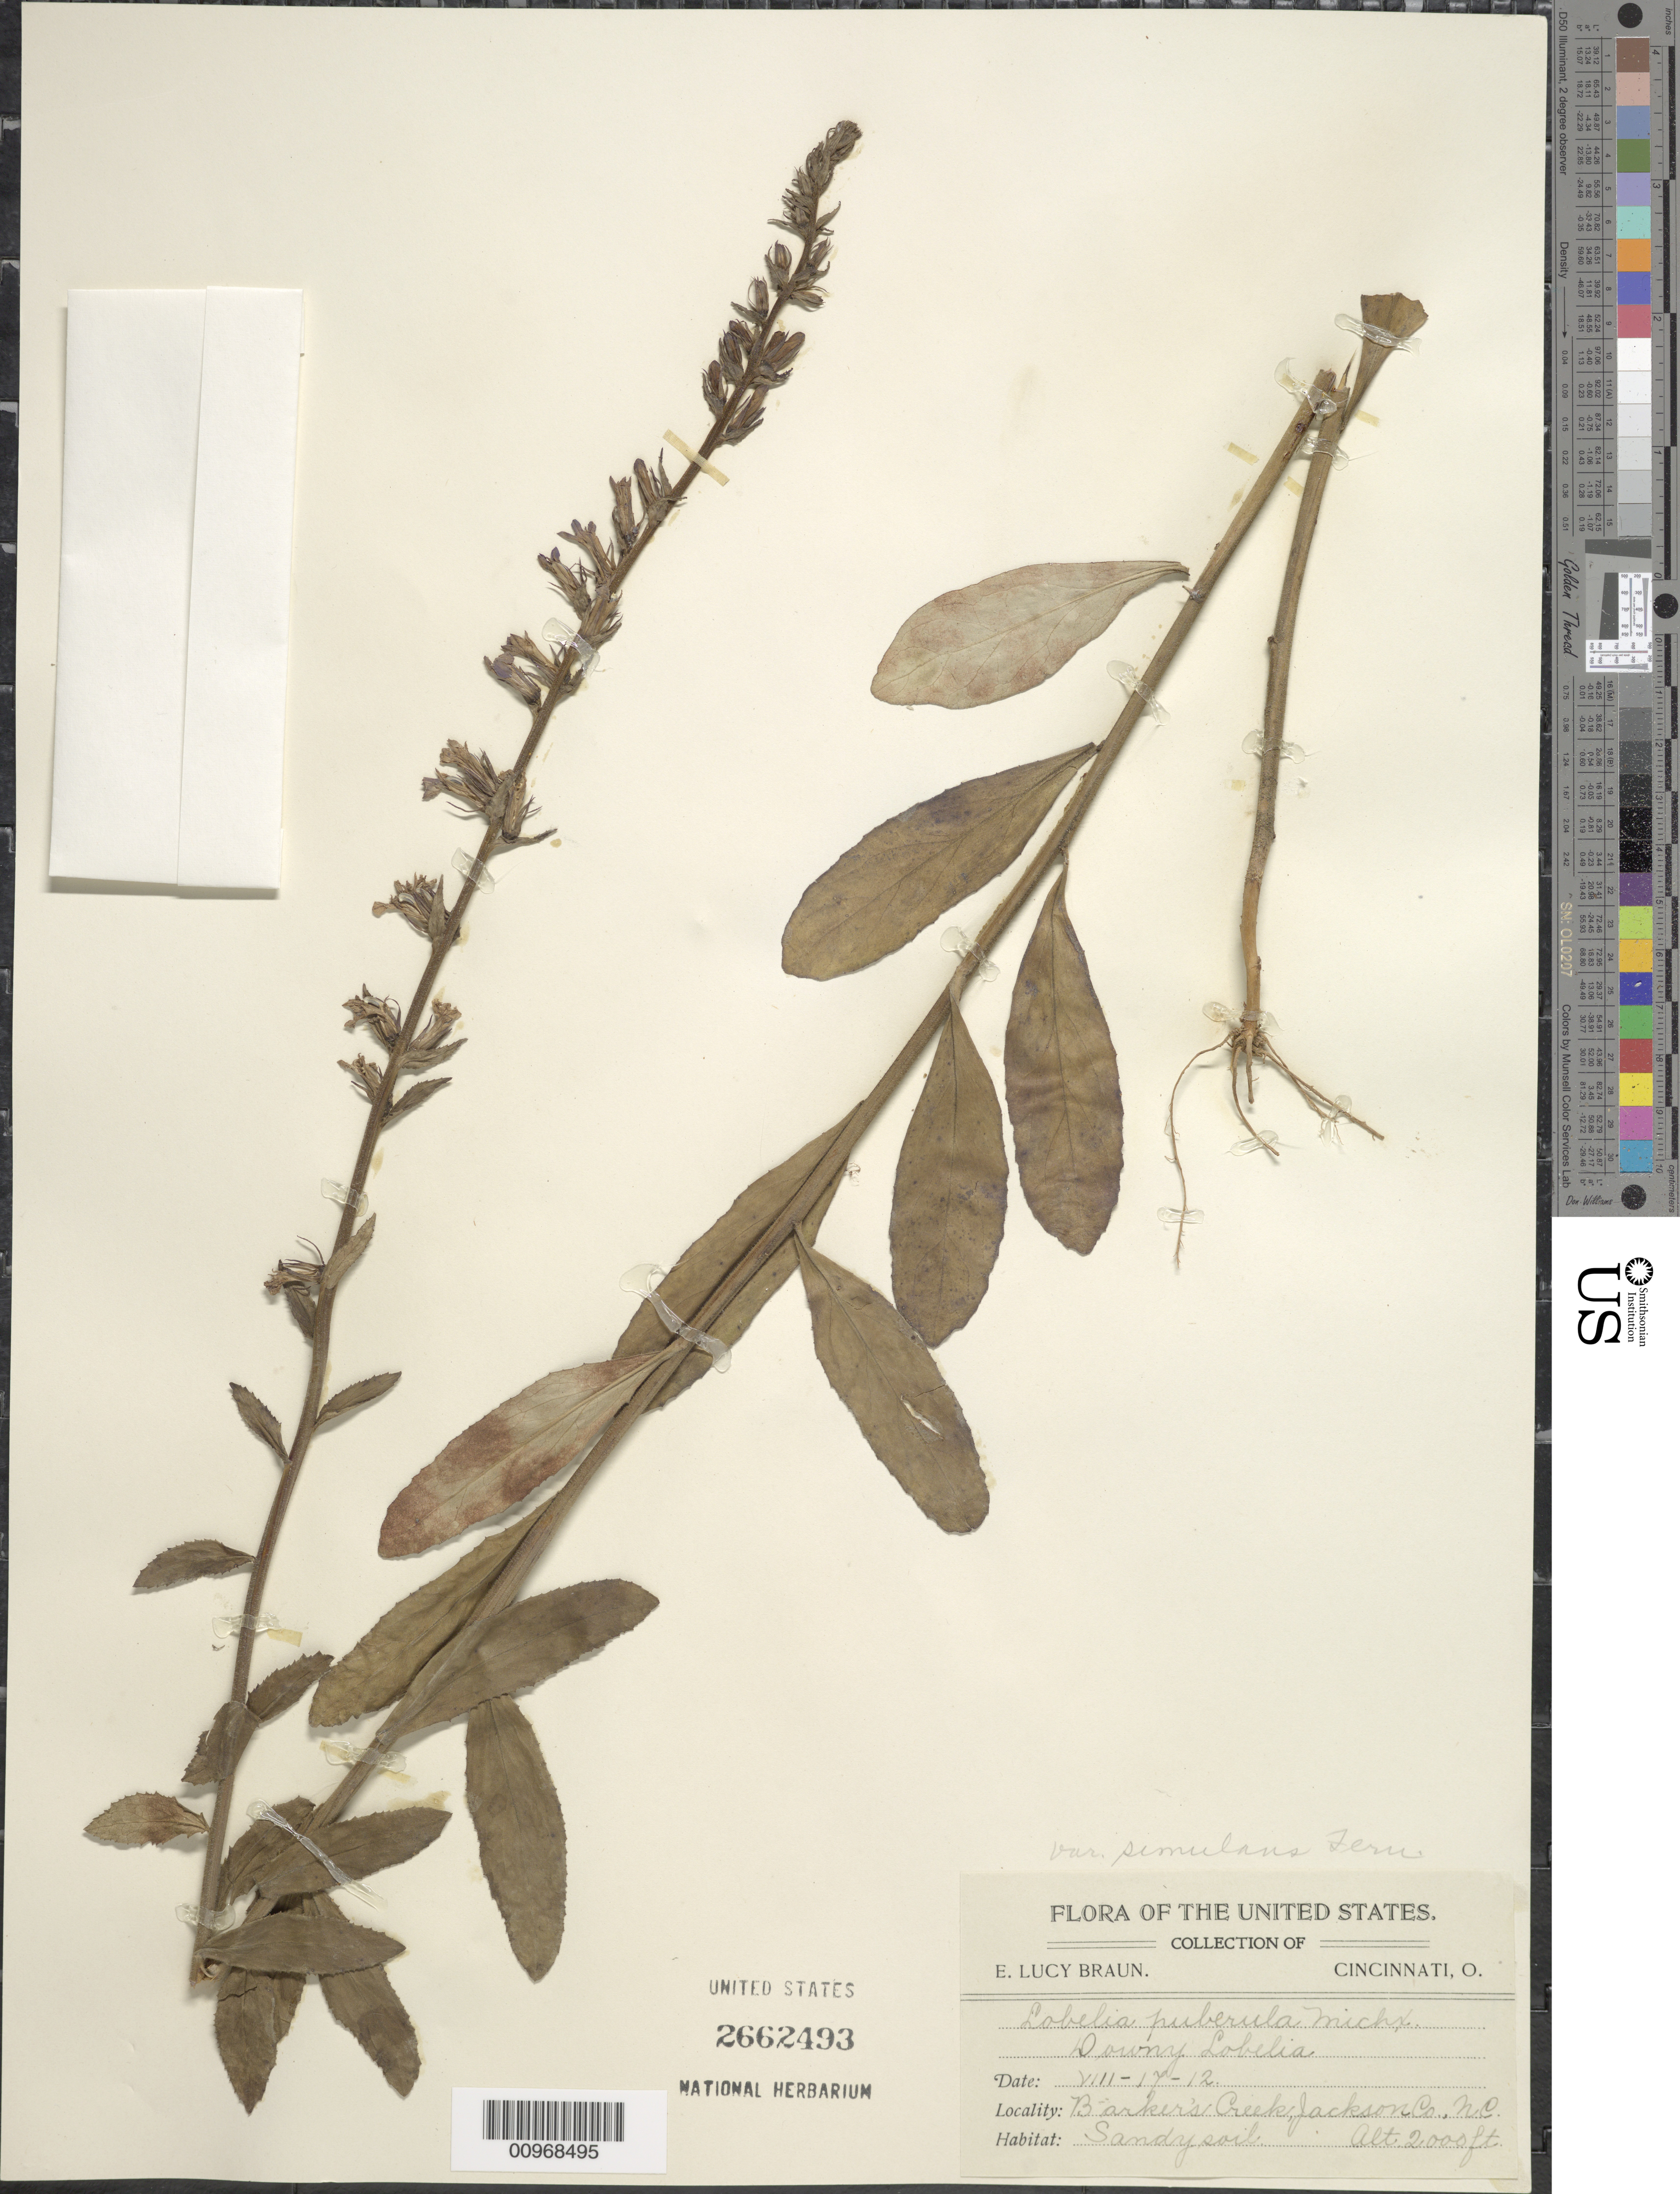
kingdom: Plantae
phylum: Tracheophyta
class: Magnoliopsida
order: Asterales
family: Campanulaceae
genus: Lobelia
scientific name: Lobelia puberula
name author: Michx.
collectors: E. L. Braun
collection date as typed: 17 Aug 1912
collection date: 1912-08-17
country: United States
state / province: North Carolina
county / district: Jackson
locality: Barker's Creek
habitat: sandy soil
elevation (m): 1006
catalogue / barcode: US 2662493